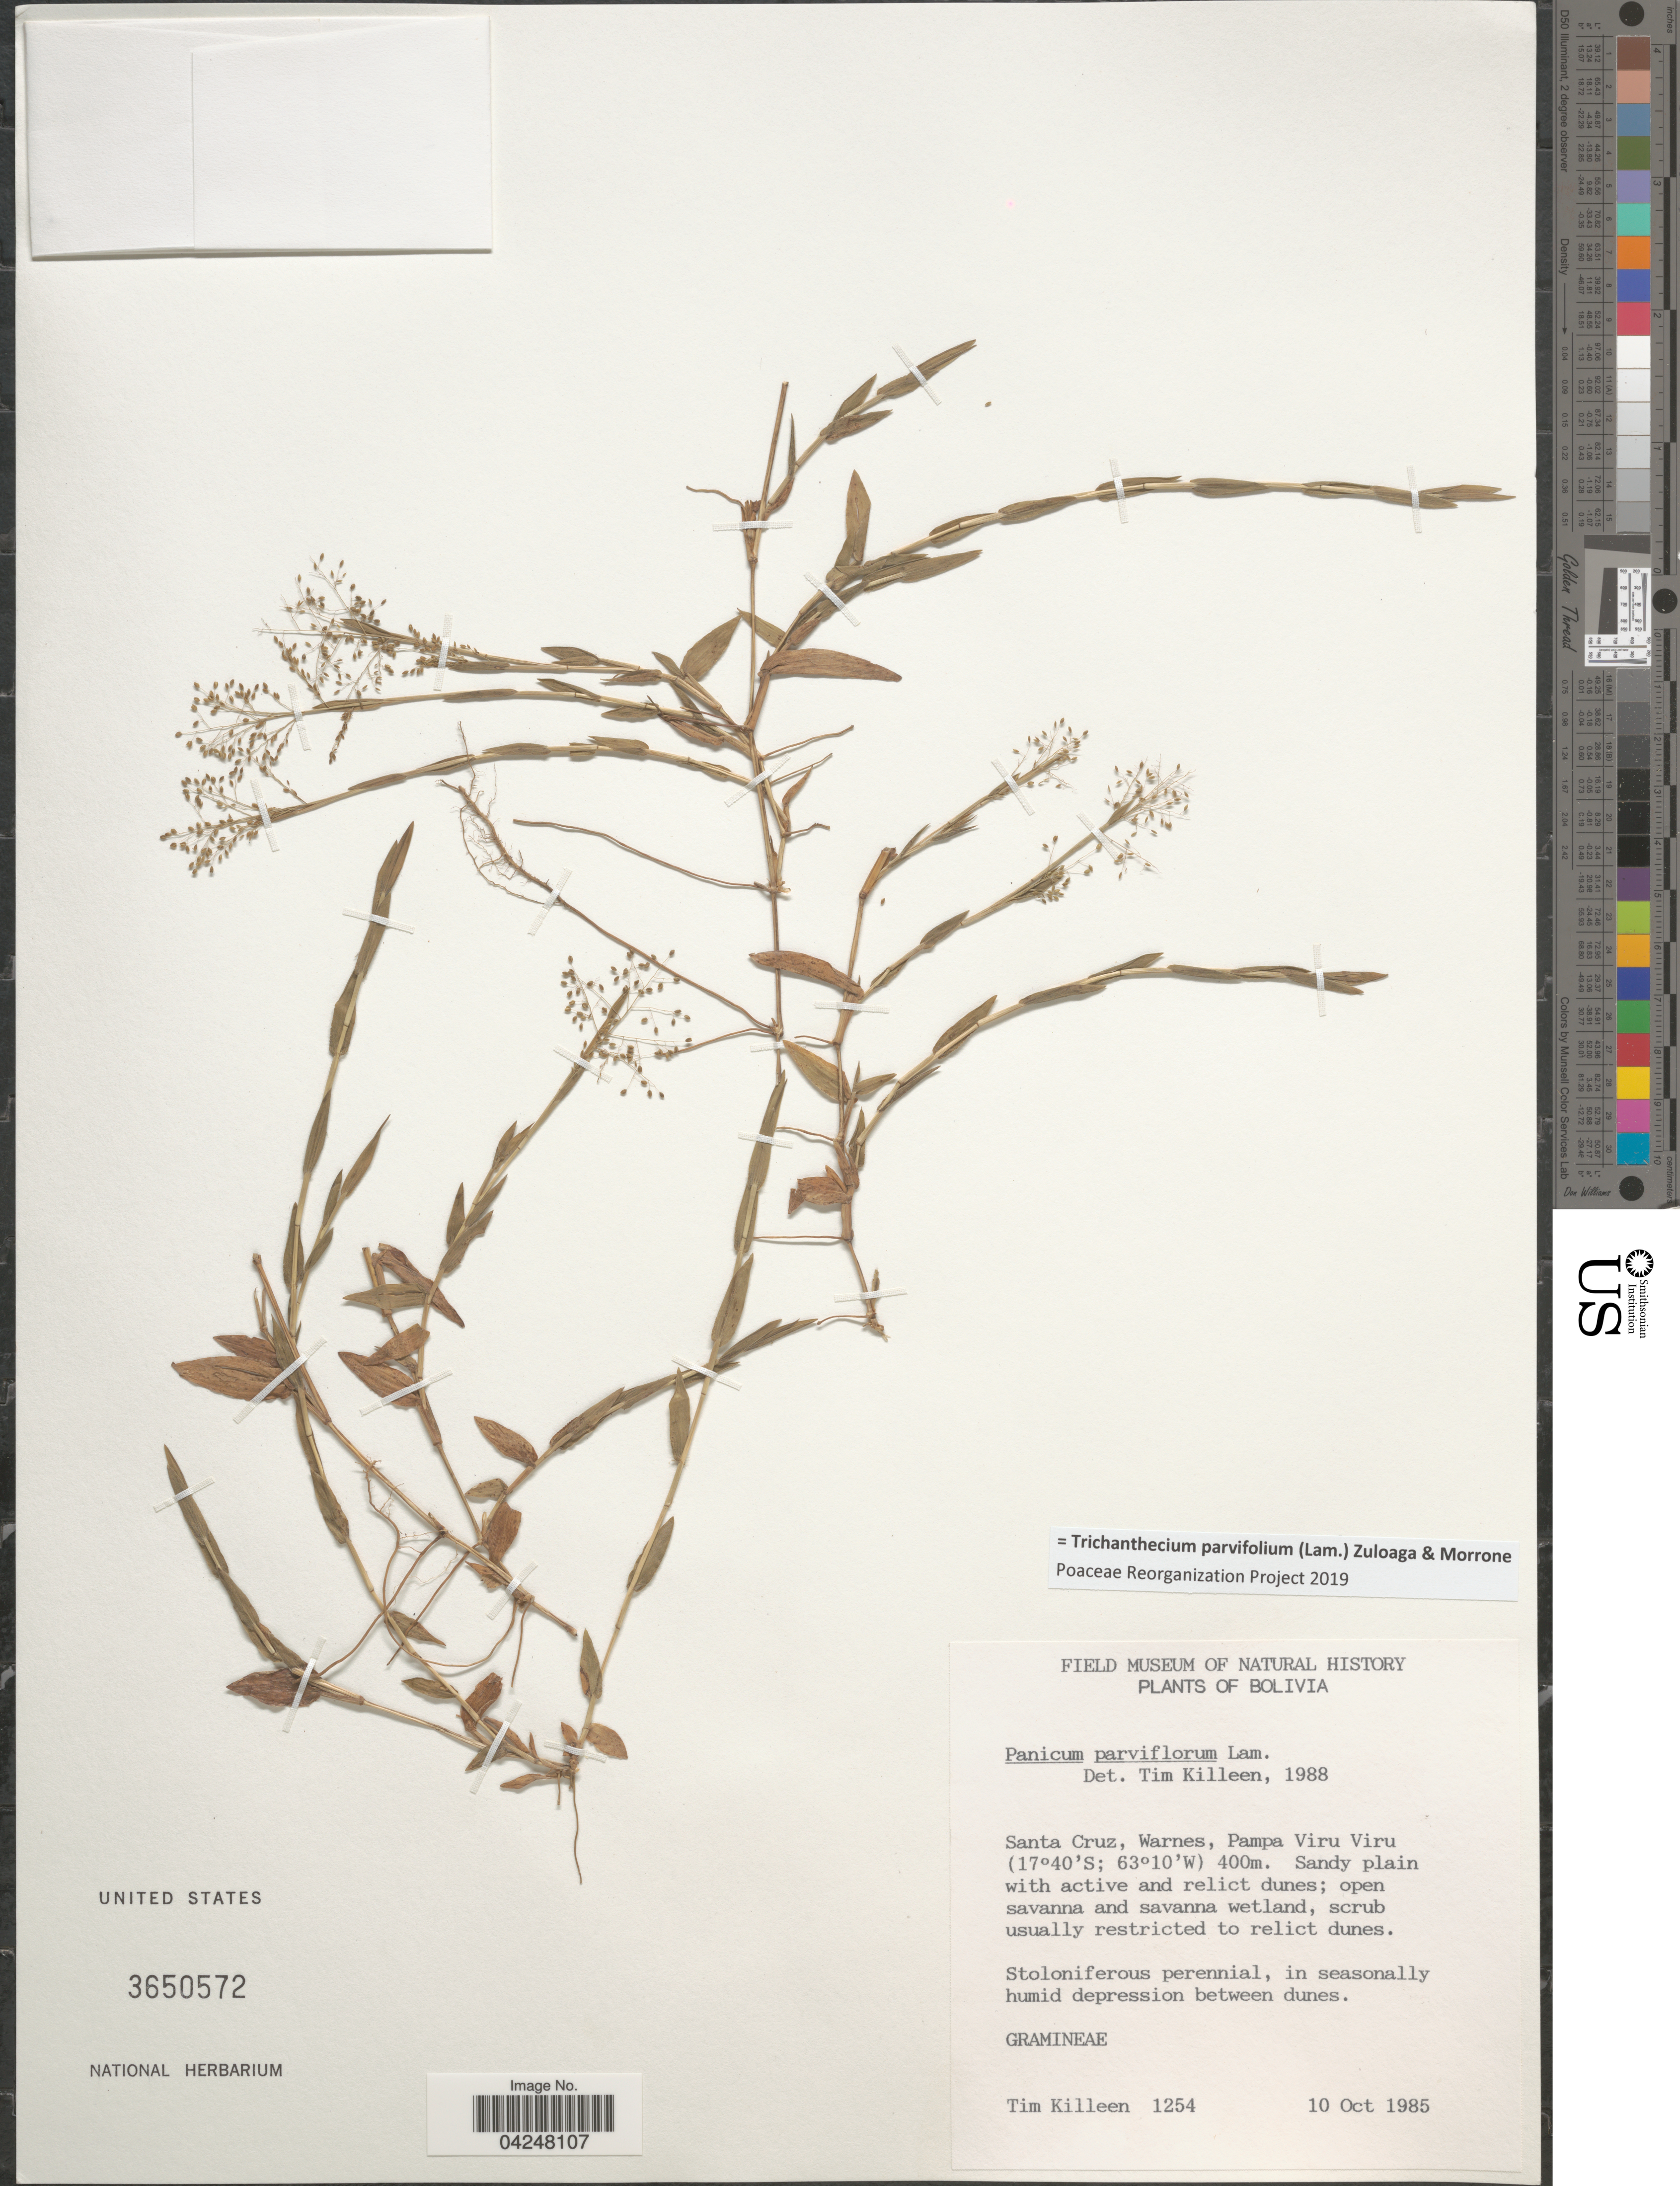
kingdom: Plantae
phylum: Tracheophyta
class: Liliopsida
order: Poales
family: Poaceae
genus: Trichanthecium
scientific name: Trichanthecium parvifolium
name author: (Lam.) Zuloaga & Morrone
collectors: T. J. Killeen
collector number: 1254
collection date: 1985-10-10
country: Bolivia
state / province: Santa Cruz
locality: Warnes, Pampa Viru Viru.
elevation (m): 400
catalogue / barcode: US 3650572